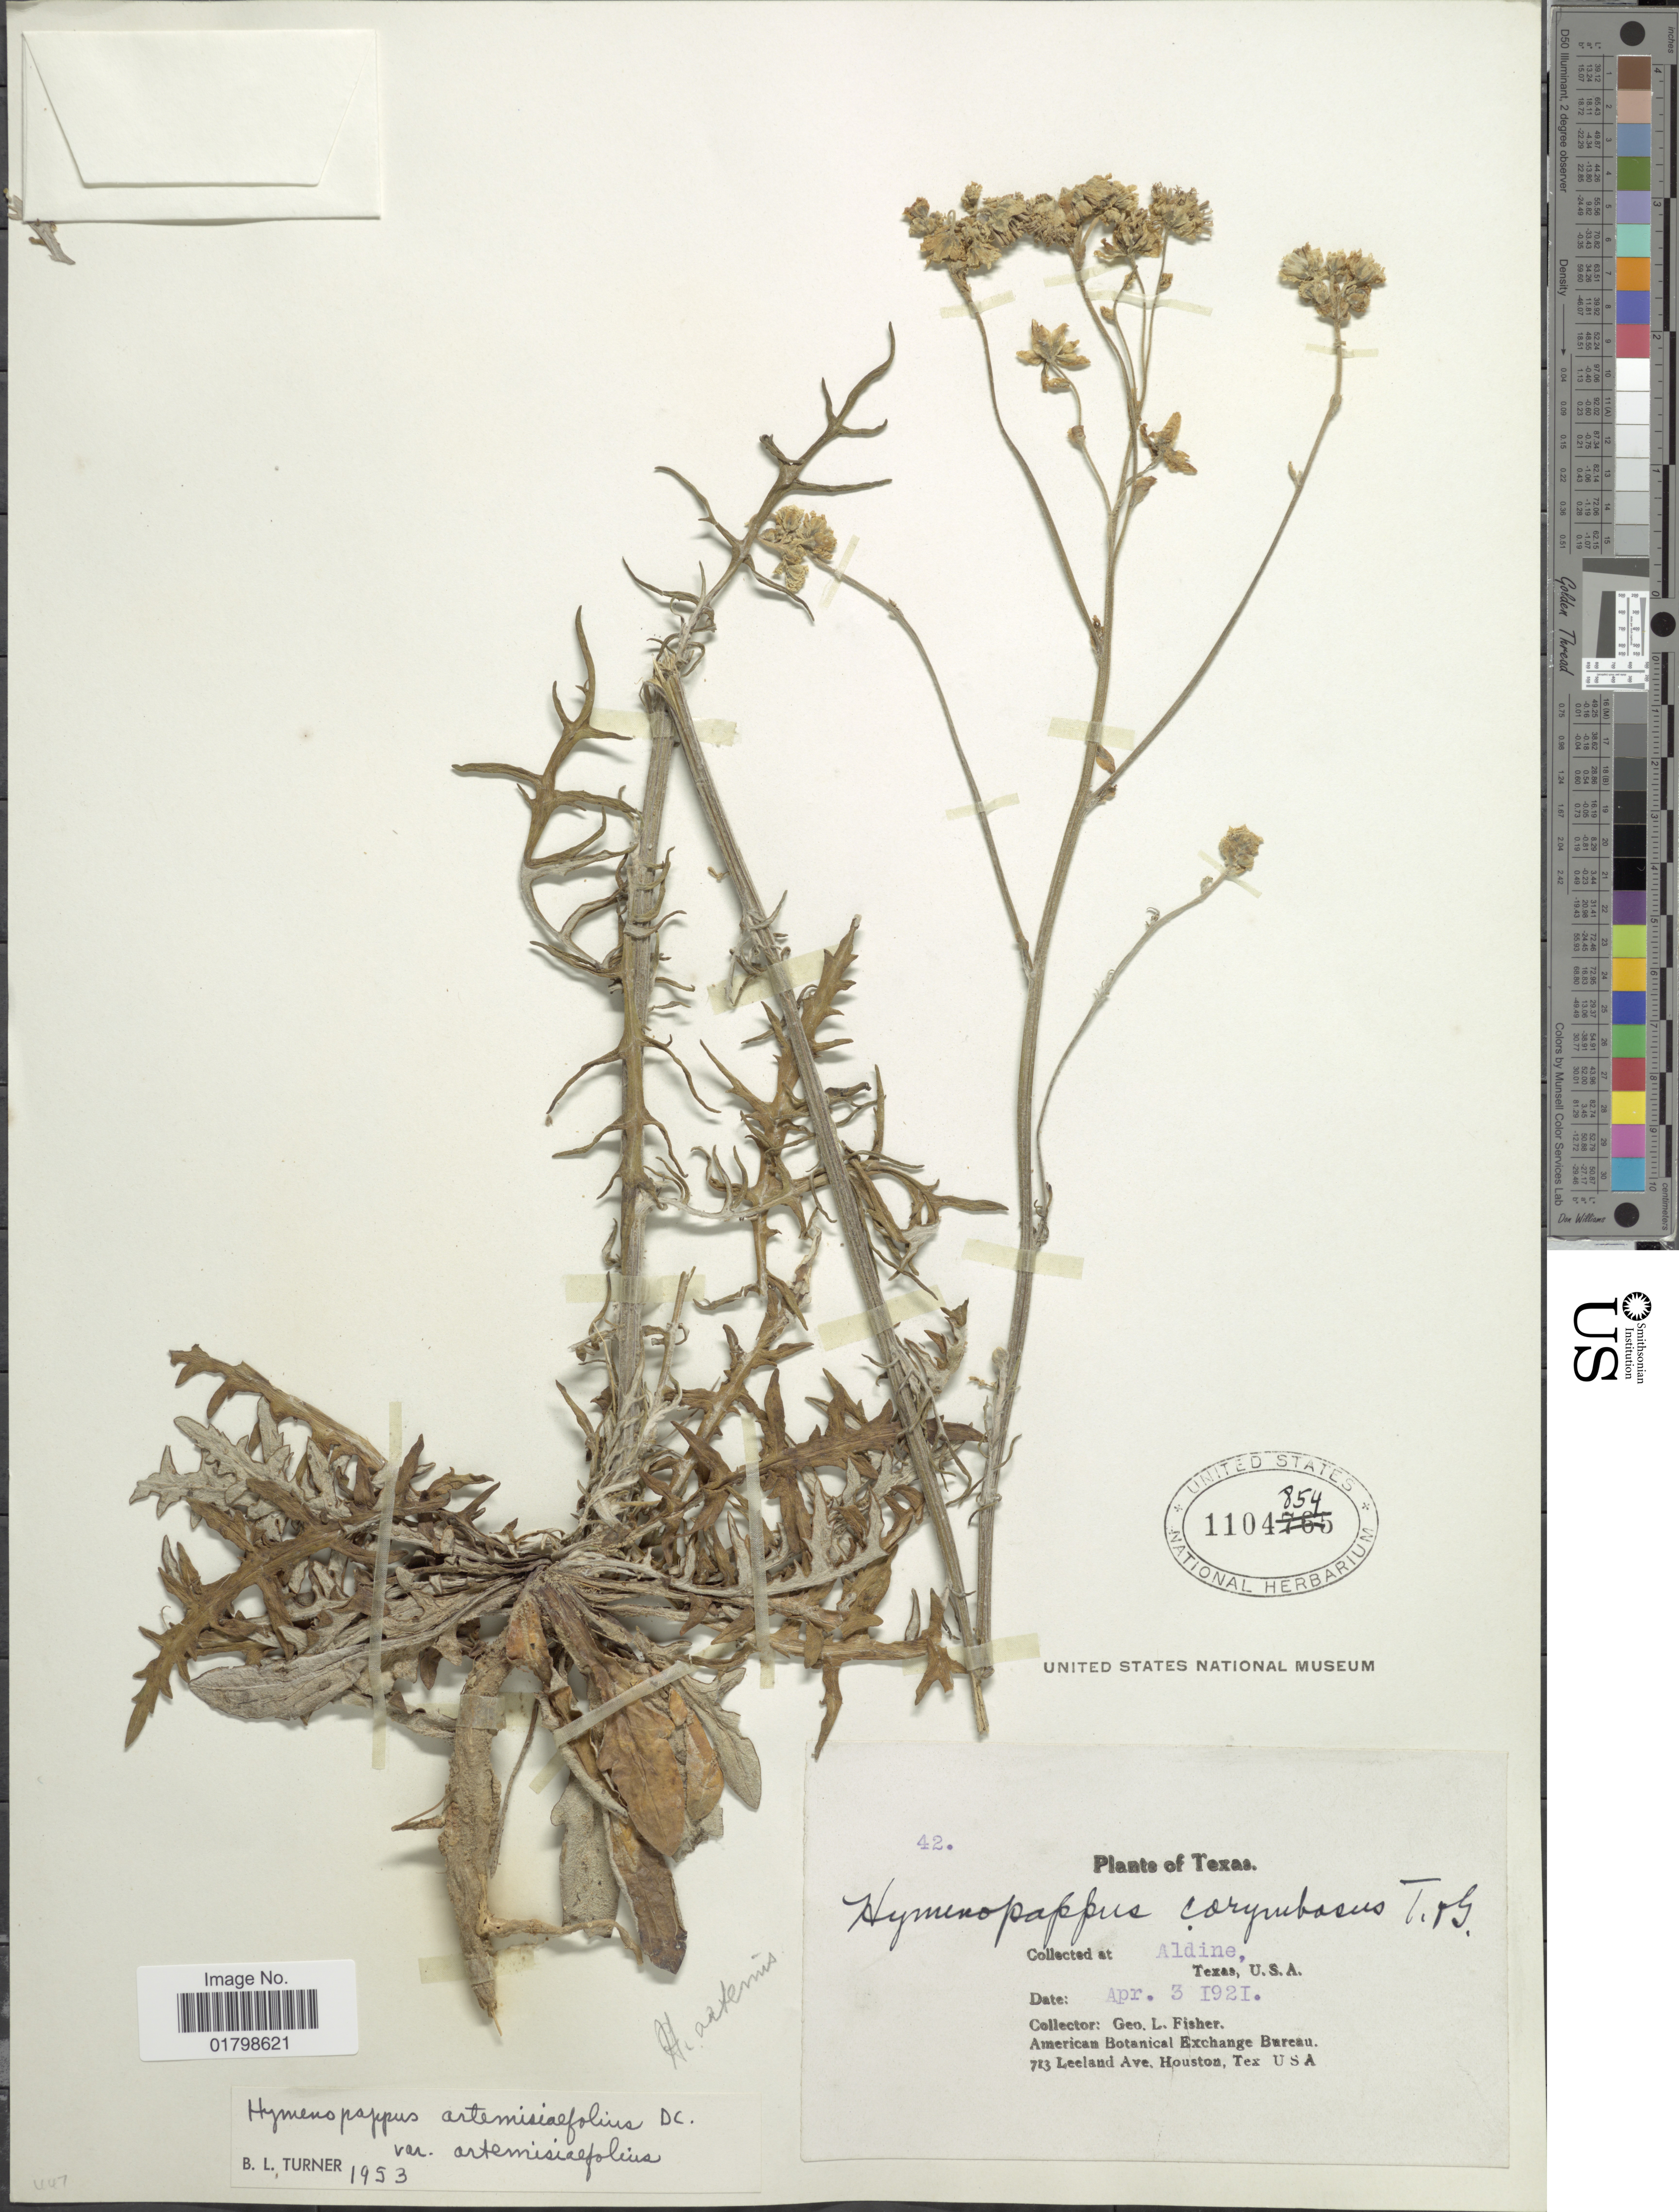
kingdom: Plantae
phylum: Tracheophyta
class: Magnoliopsida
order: Asterales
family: Asteraceae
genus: Hymenopappus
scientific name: Hymenopappus artemisiifolius var. artemisiifolius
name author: DC.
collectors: G. L. Fisher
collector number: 42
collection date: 1921-04-03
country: United States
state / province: Texas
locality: Aldine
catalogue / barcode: US 1104854